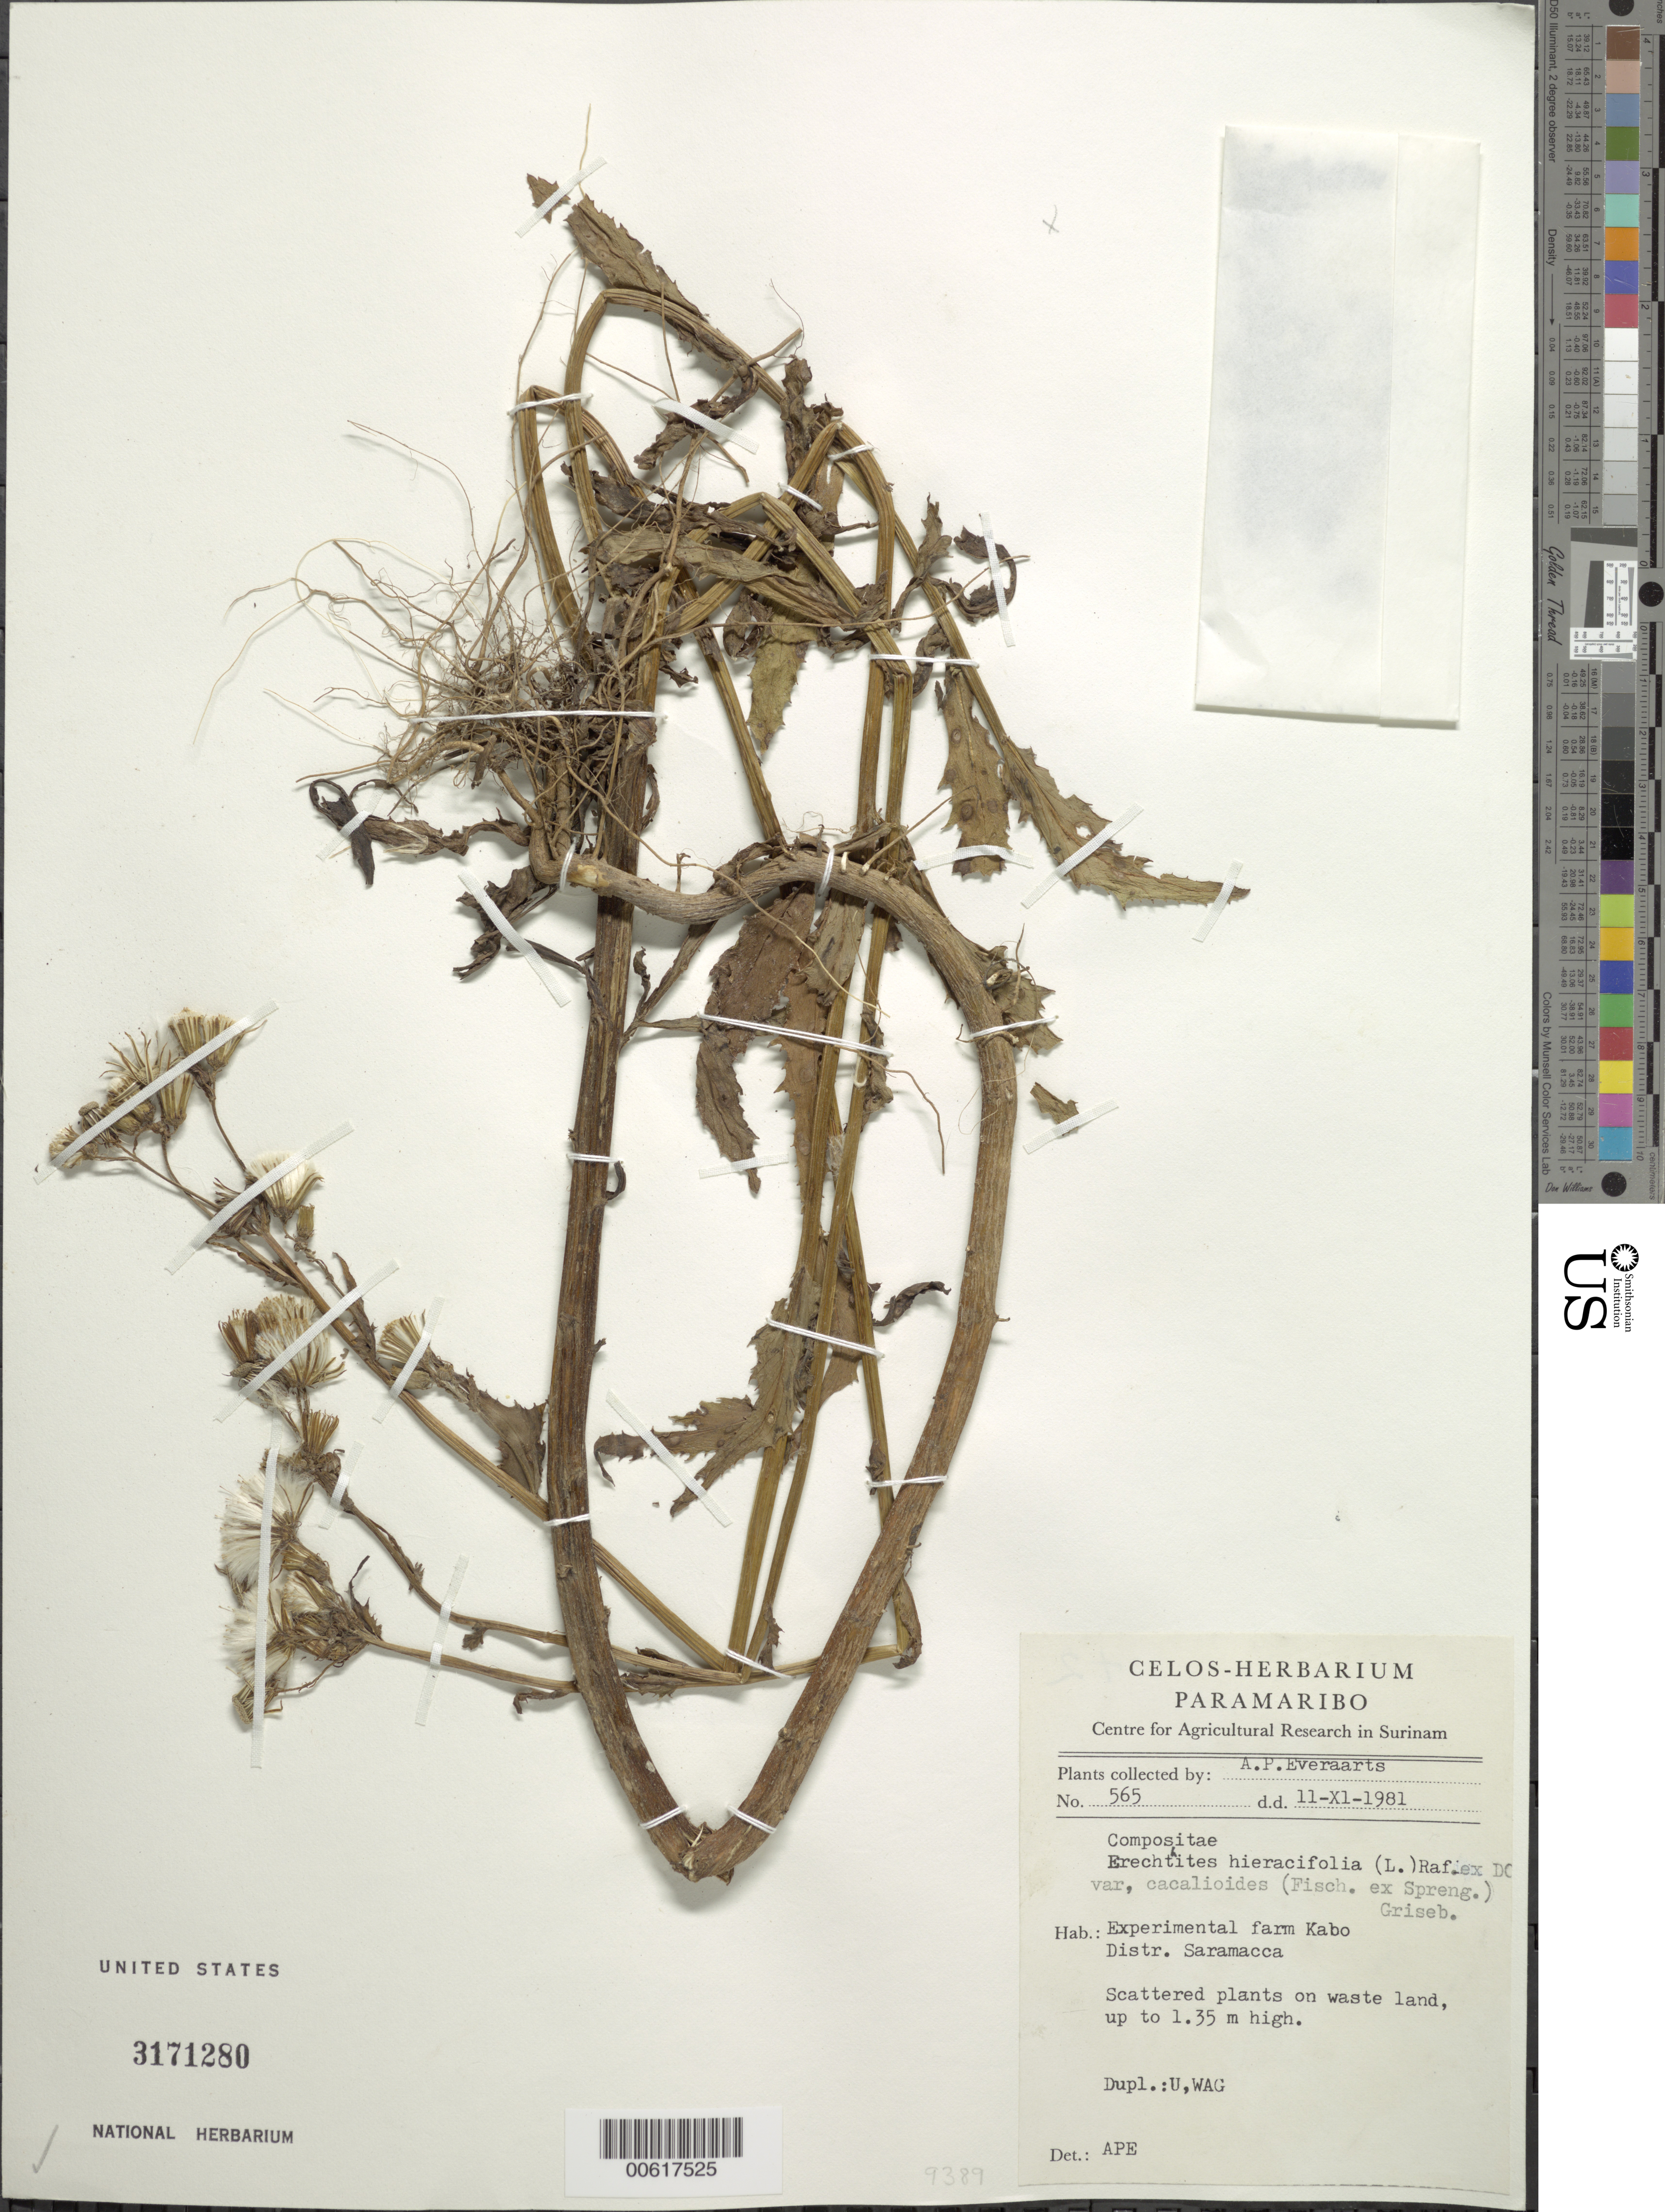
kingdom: Plantae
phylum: Tracheophyta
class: Magnoliopsida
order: Asterales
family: Asteraceae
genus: Erechtites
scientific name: Erechtites hieraciifolius var. catalioides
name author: (L.) Raf. ex DC.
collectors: A. Everaarts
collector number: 565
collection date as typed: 11-Nov-81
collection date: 1981-11-11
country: Suriname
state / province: Saramacca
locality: Kabo Experimental Farm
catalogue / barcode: US 3171280